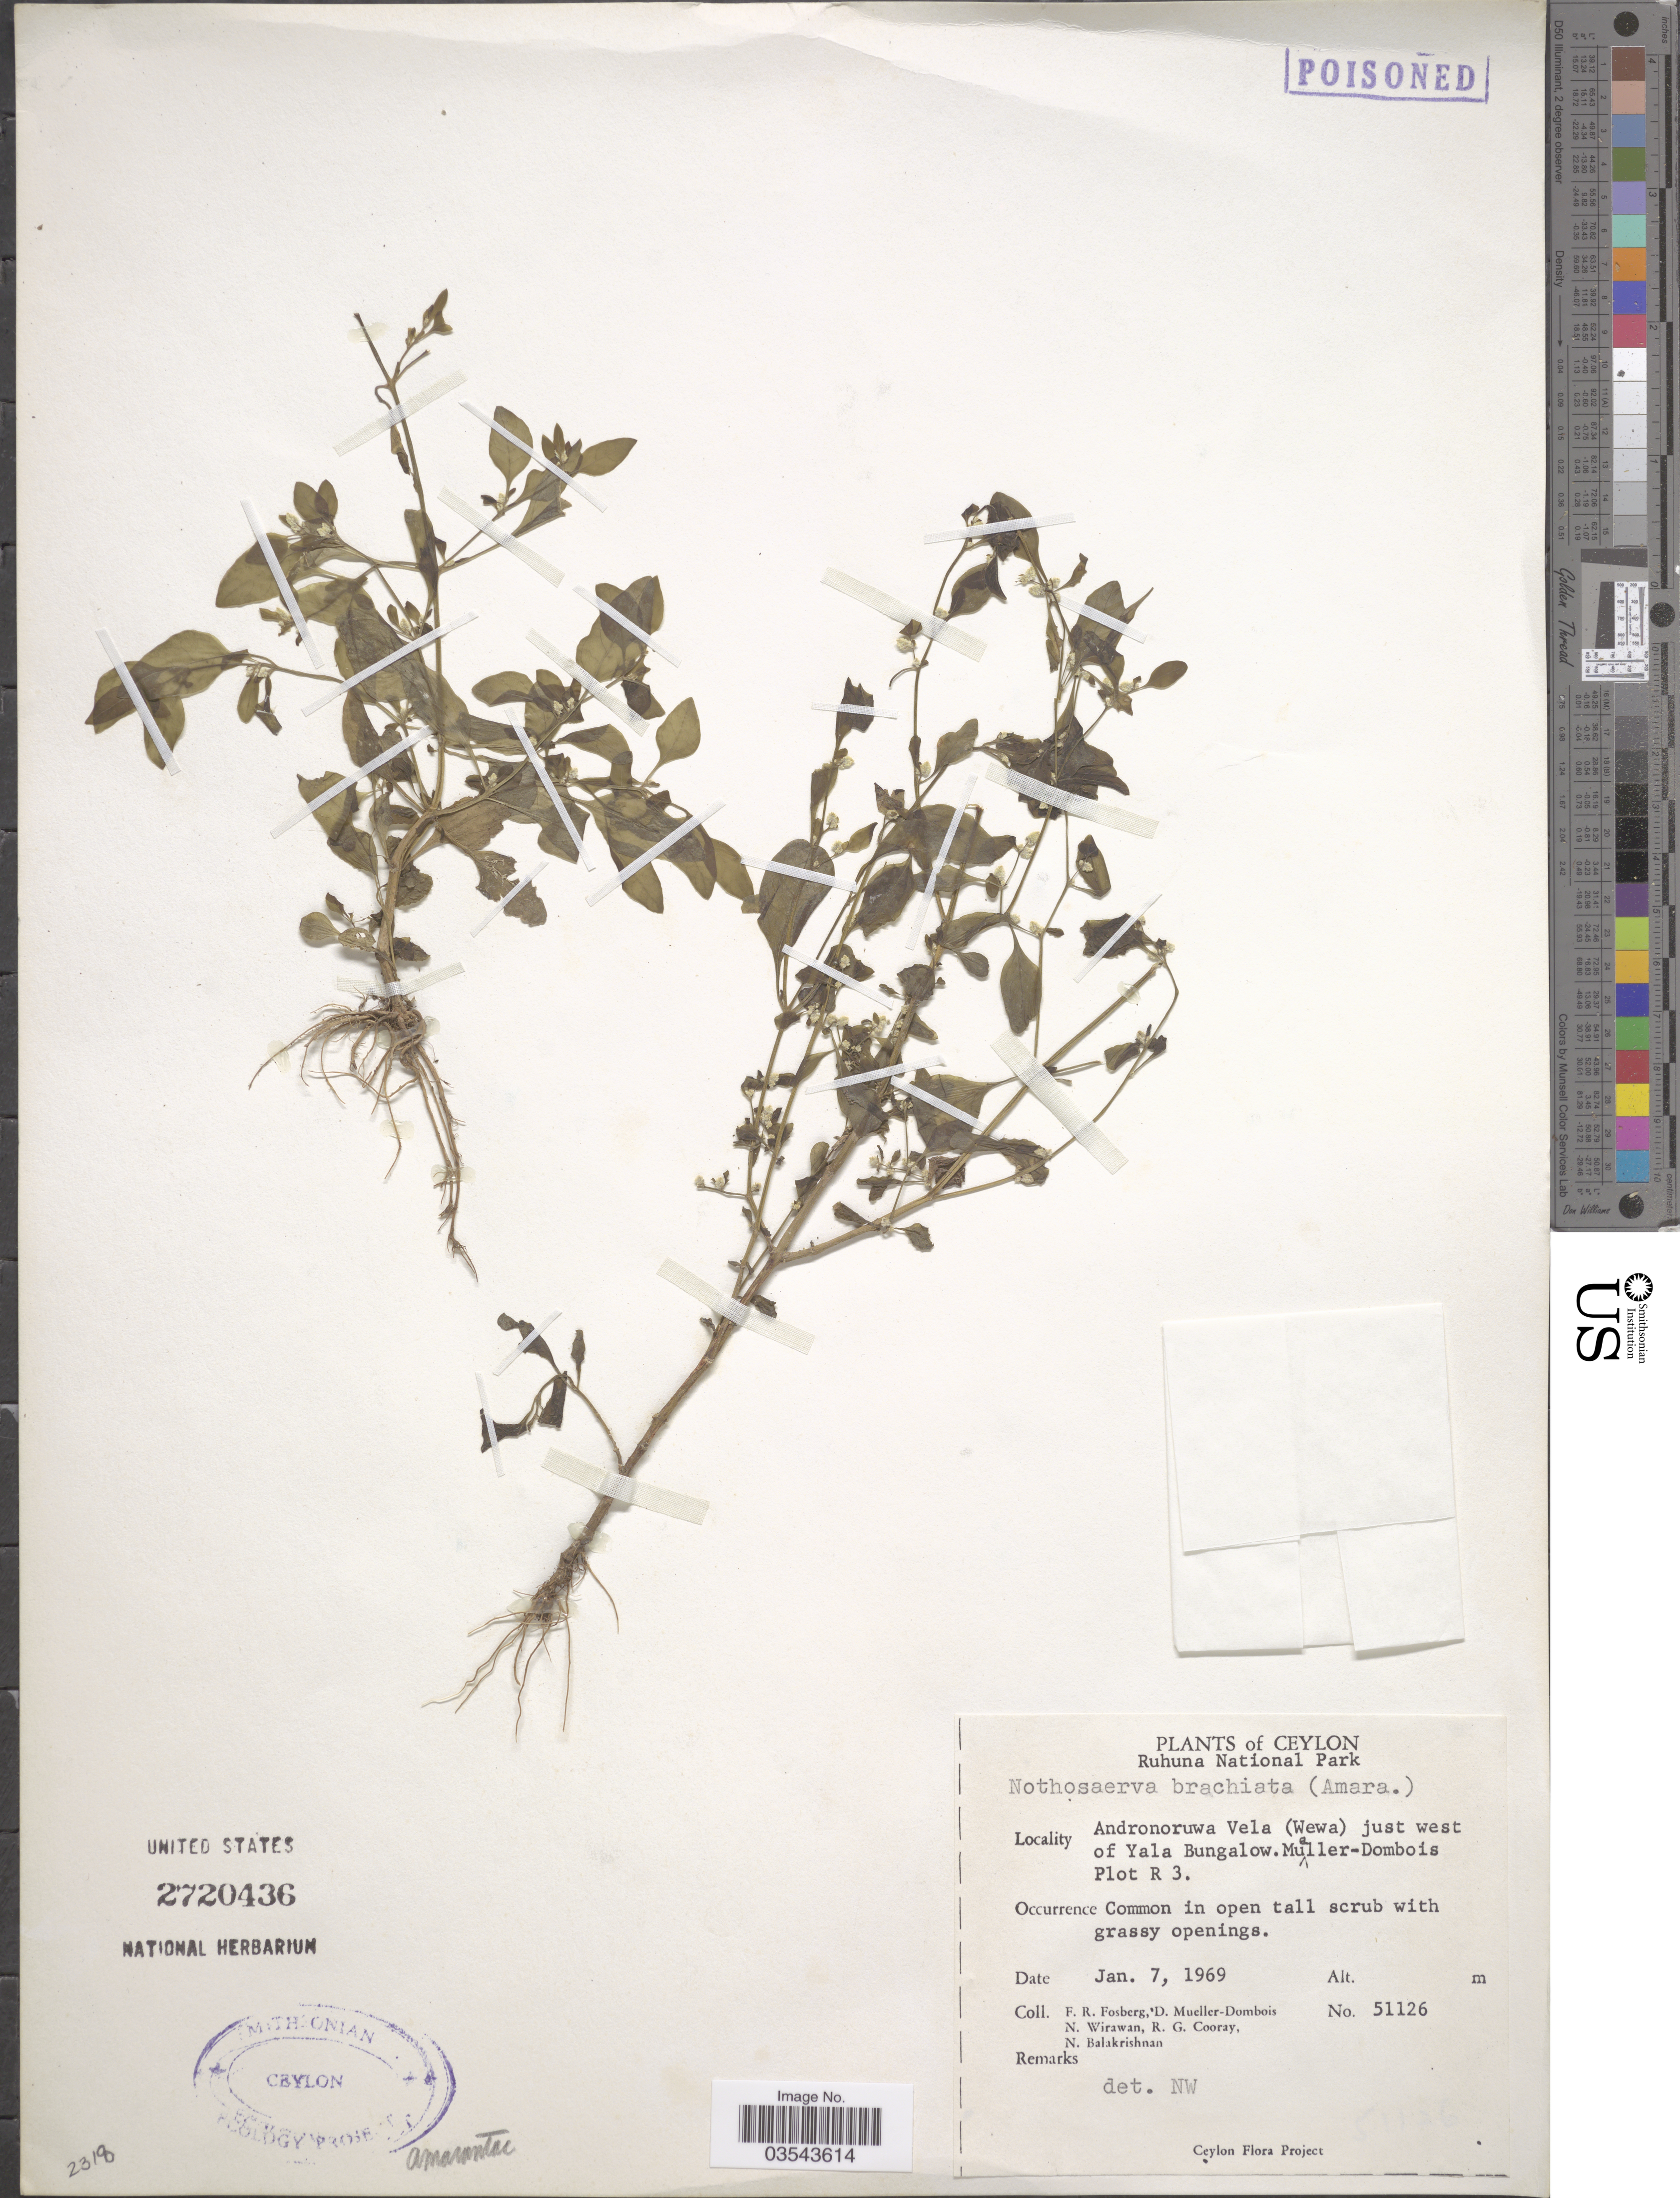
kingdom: Plantae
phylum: Tracheophyta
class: Magnoliopsida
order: Caryophyllales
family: Amaranthaceae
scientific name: Nothosaerua brachiata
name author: Baill.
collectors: F. R. Fosberg, D. Mueller-Dombois, N. Wirawan, R. Cooray & N. Balakrishnan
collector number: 51126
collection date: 1969-01-07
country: Sri Lanka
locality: Ceylon. Ruhuna National Park. Andronoruwa Vela (Wewa) just west of Yala Bungalow. Mueller-Dombois Plot R3.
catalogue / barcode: US 2720436